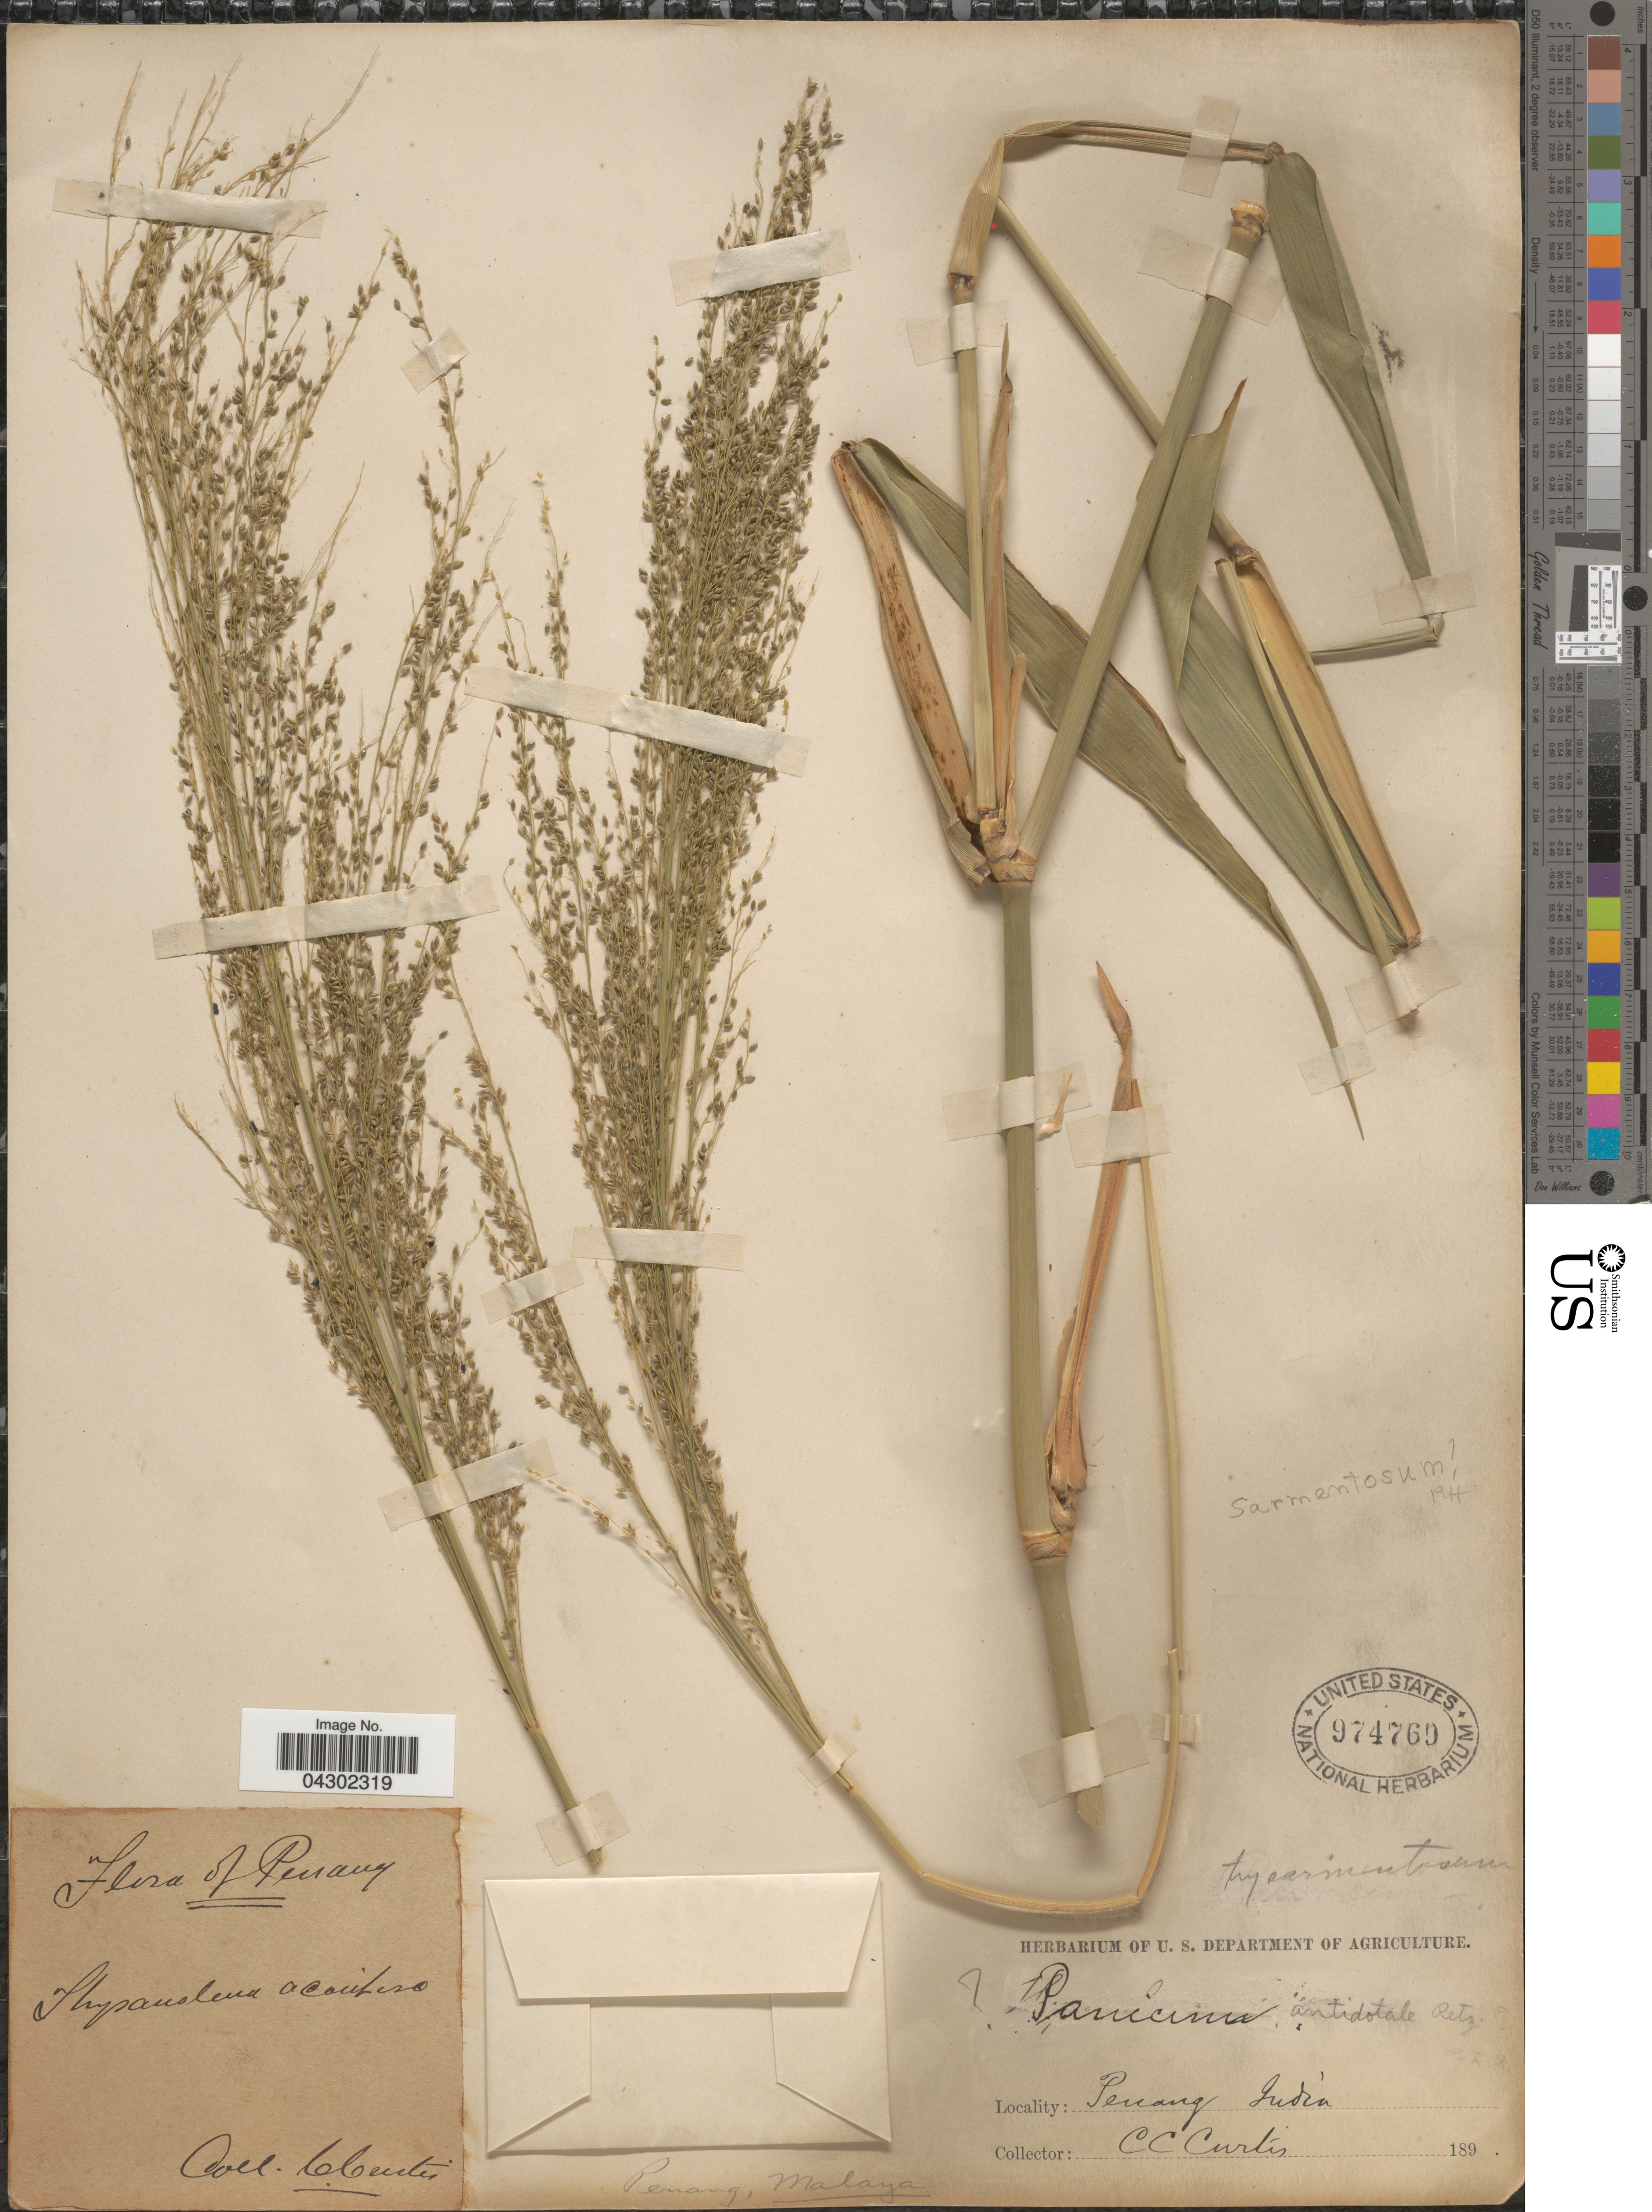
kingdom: Plantae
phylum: Tracheophyta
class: Liliopsida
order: Poales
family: Poaceae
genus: Panicum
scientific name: Panicum sarmentosum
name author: Roxb.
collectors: C. Curtis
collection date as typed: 189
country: Malaysia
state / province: Pinang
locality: Penang. Malaya. India [unsure placement].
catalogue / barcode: US 974769